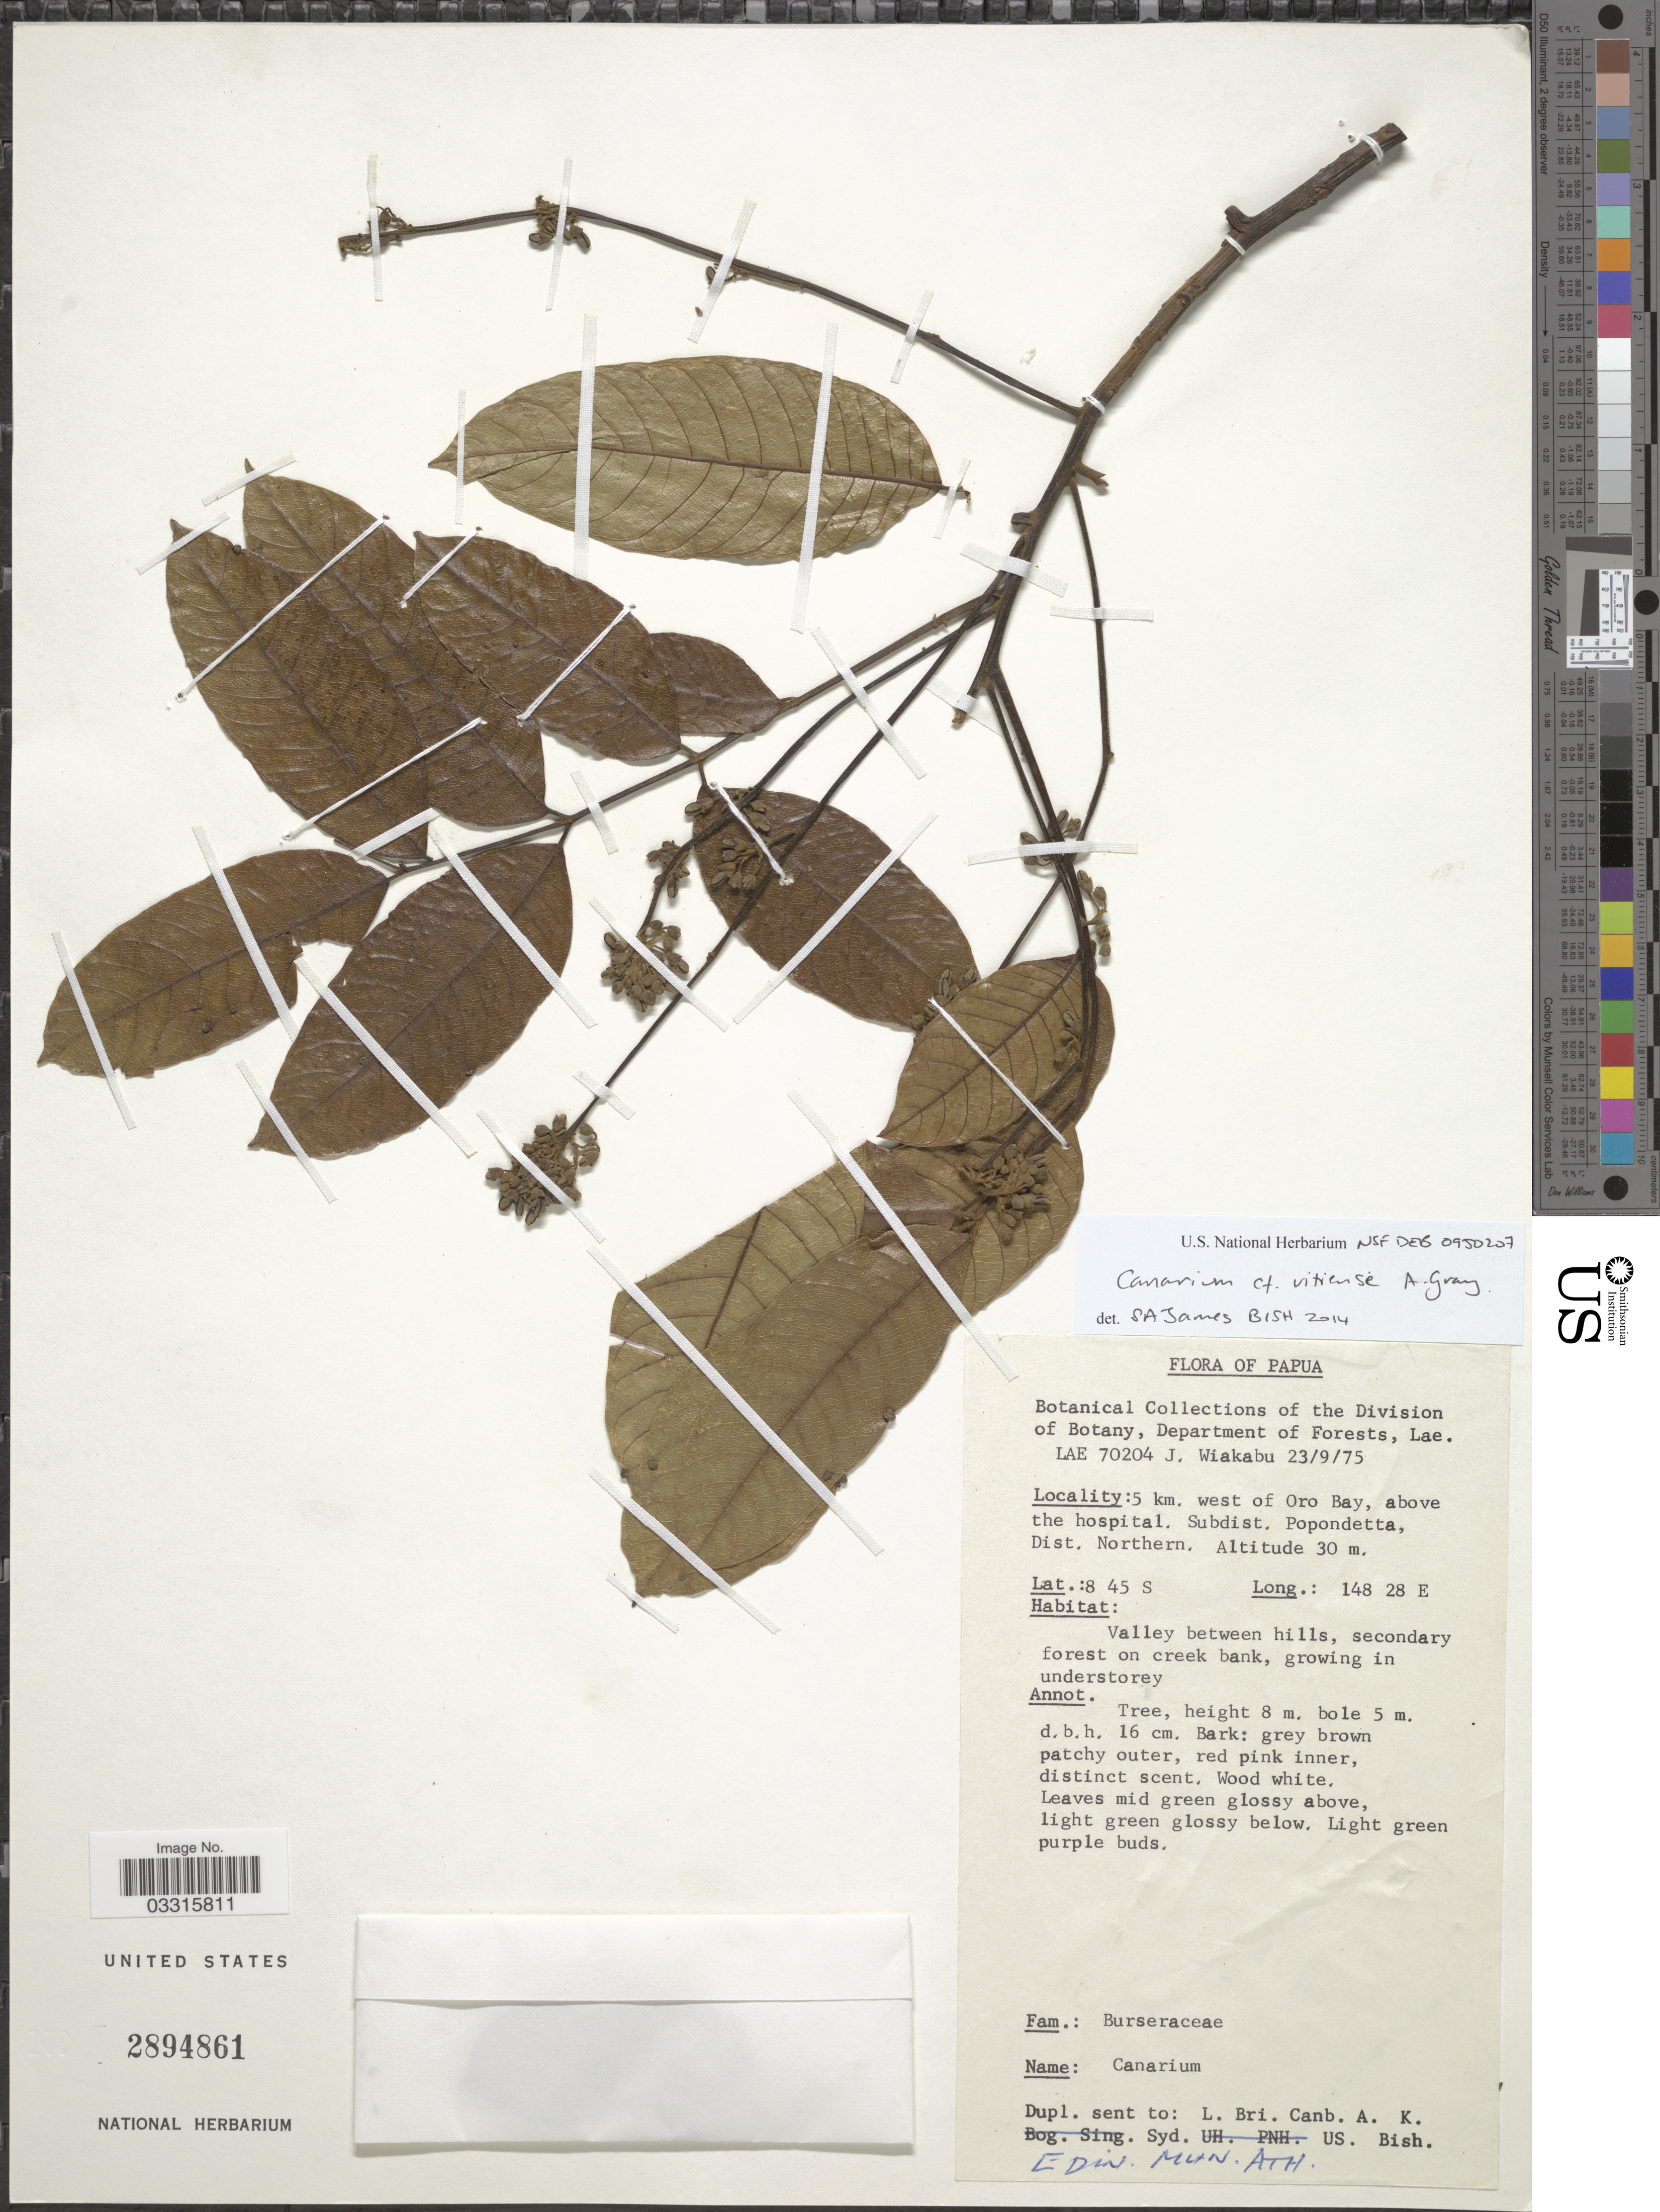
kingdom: Plantae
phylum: Tracheophyta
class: Magnoliopsida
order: Sapindales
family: Burseraceae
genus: Canarium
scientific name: Canarium vitiense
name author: A. Gray in Wilkes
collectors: J. Wiakabu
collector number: LAE 70204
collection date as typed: Transcribed d/m/y: 23/9/75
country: Papua New Guinea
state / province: Northern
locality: Papua. 5 km. west of Oro Bay, above the hospital. Subdist. Popondetta, Dist. Northern.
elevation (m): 30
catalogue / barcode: US 2894861